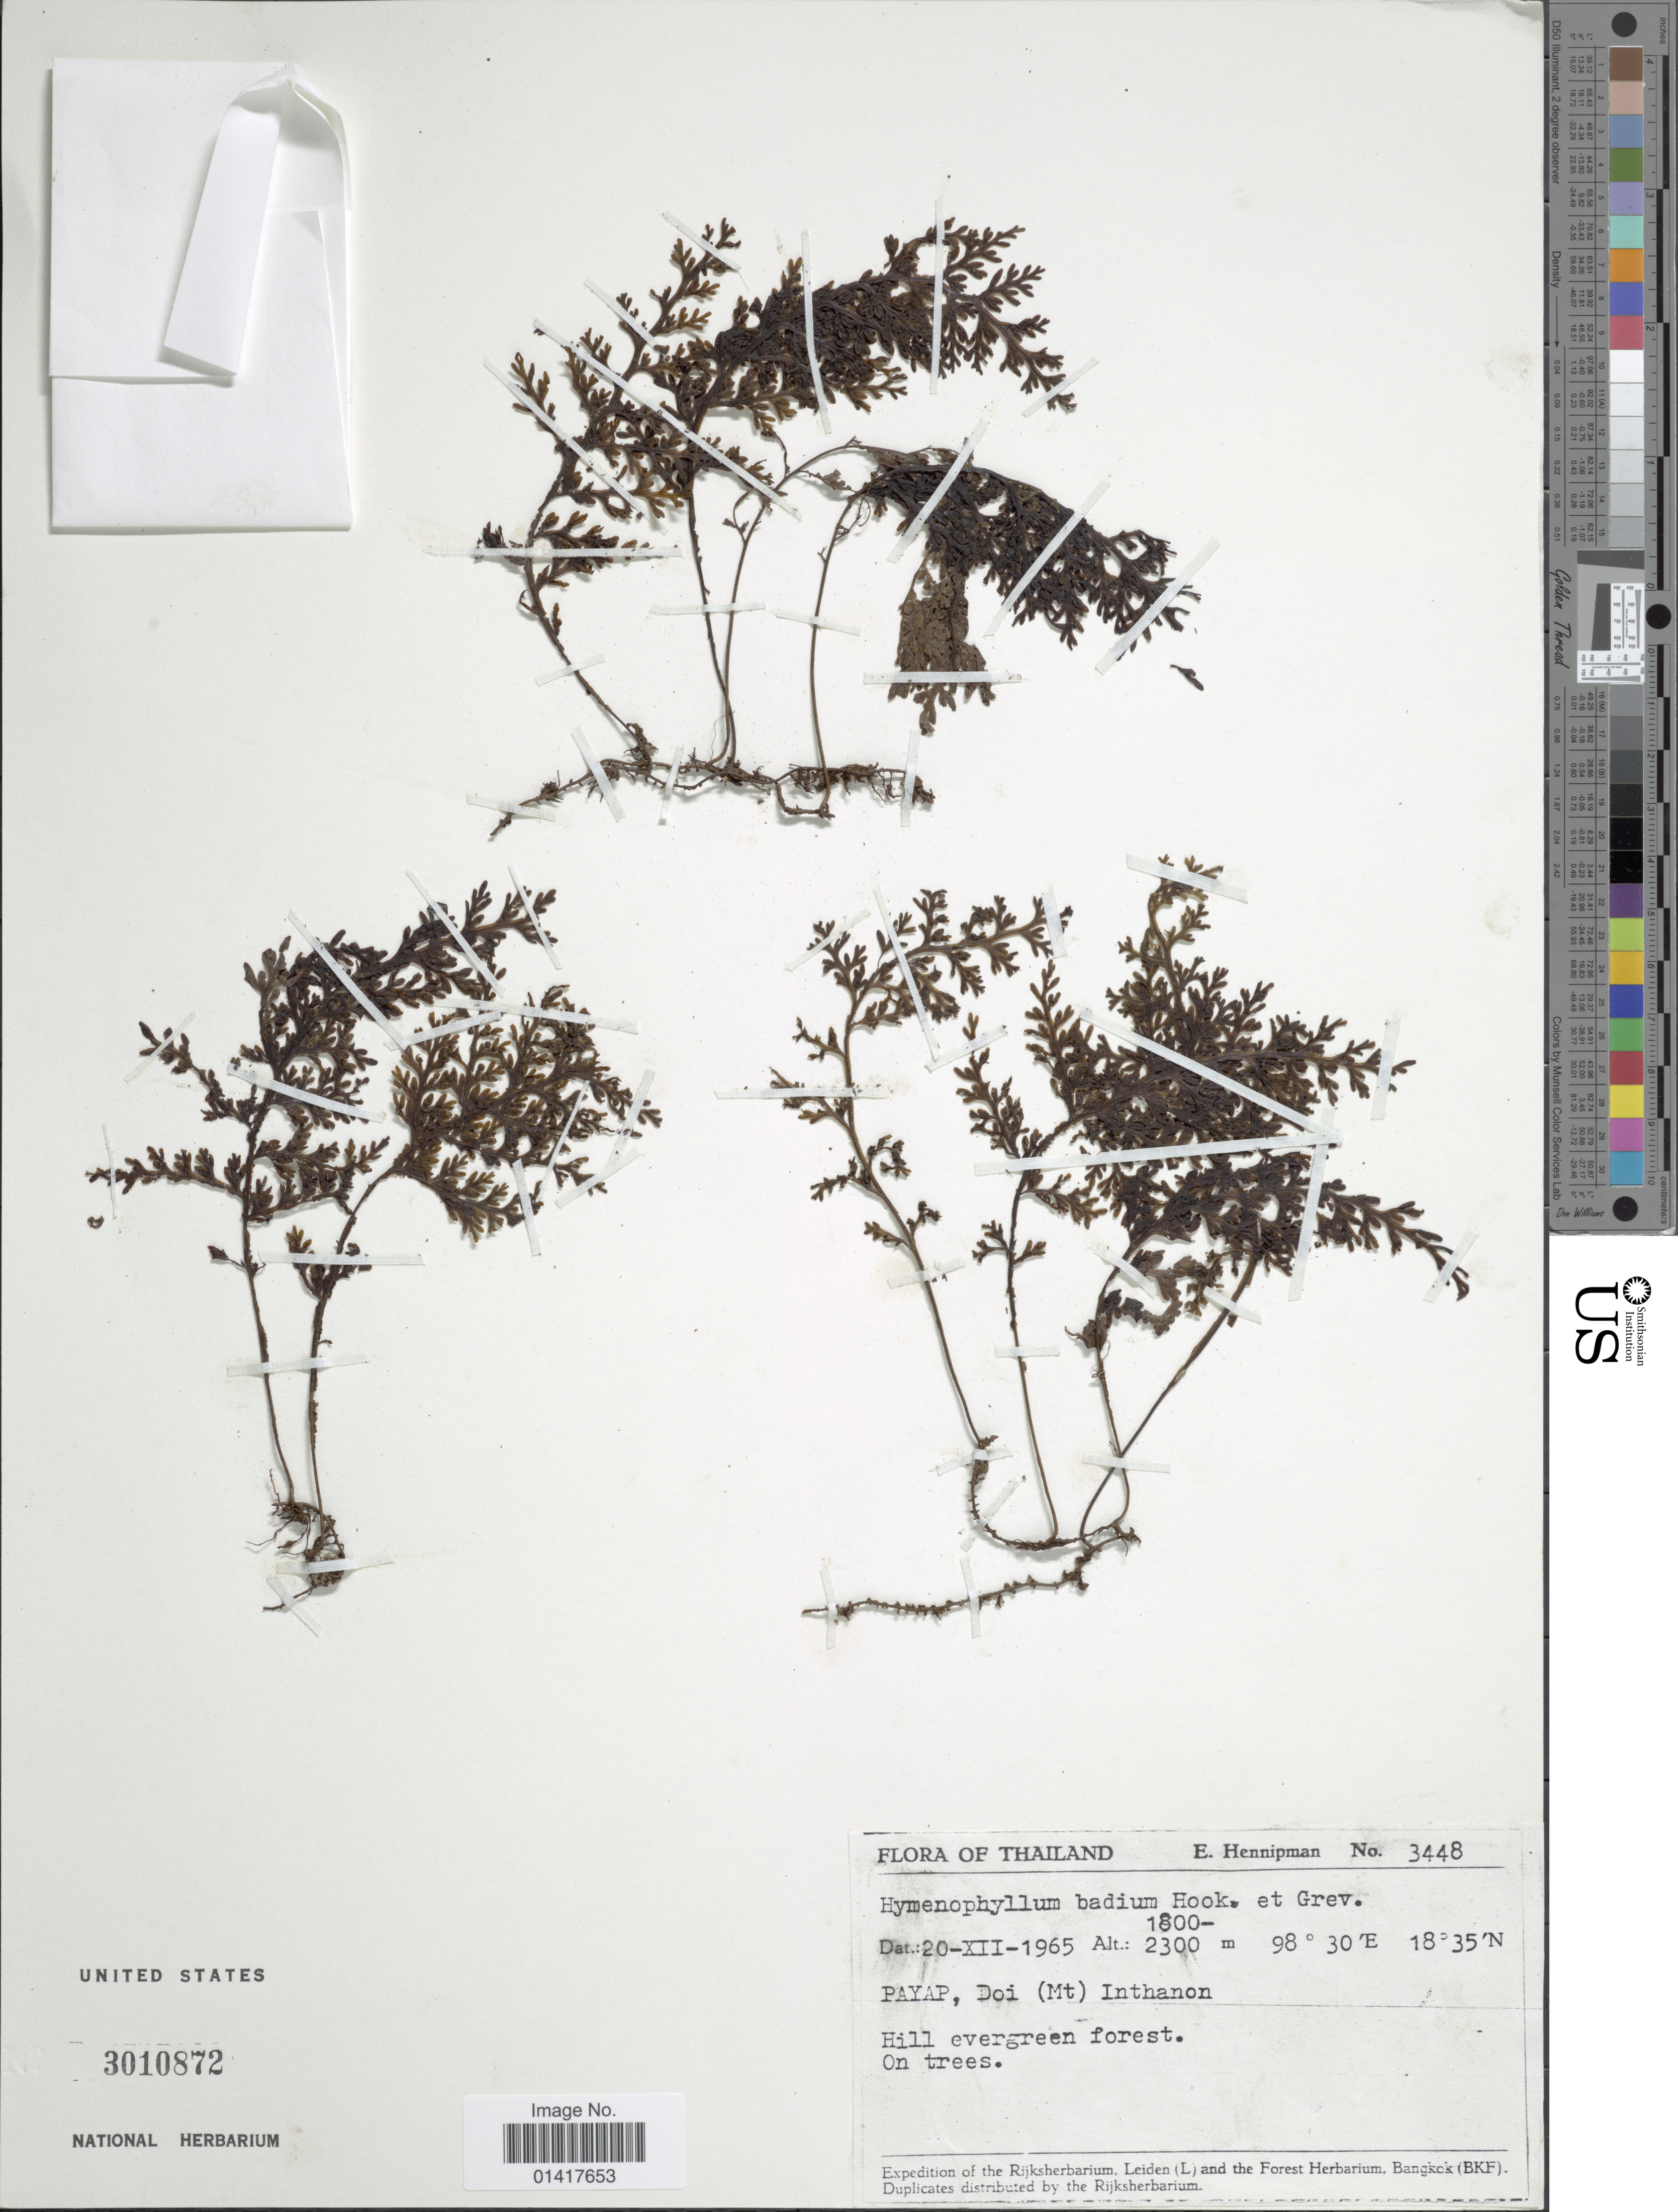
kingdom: Plantae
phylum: Tracheophyta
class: Polypodiopsida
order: Hymenophyllales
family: Hymenophyllaceae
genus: Hymenophyllum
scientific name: Hymenophyllum badium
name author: Hook. & Grev.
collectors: E. Hennipman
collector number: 3448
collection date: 1965-12-20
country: Thailand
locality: Payap, Doi (Mt) Inthanon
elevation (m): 1800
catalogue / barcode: US 3010872